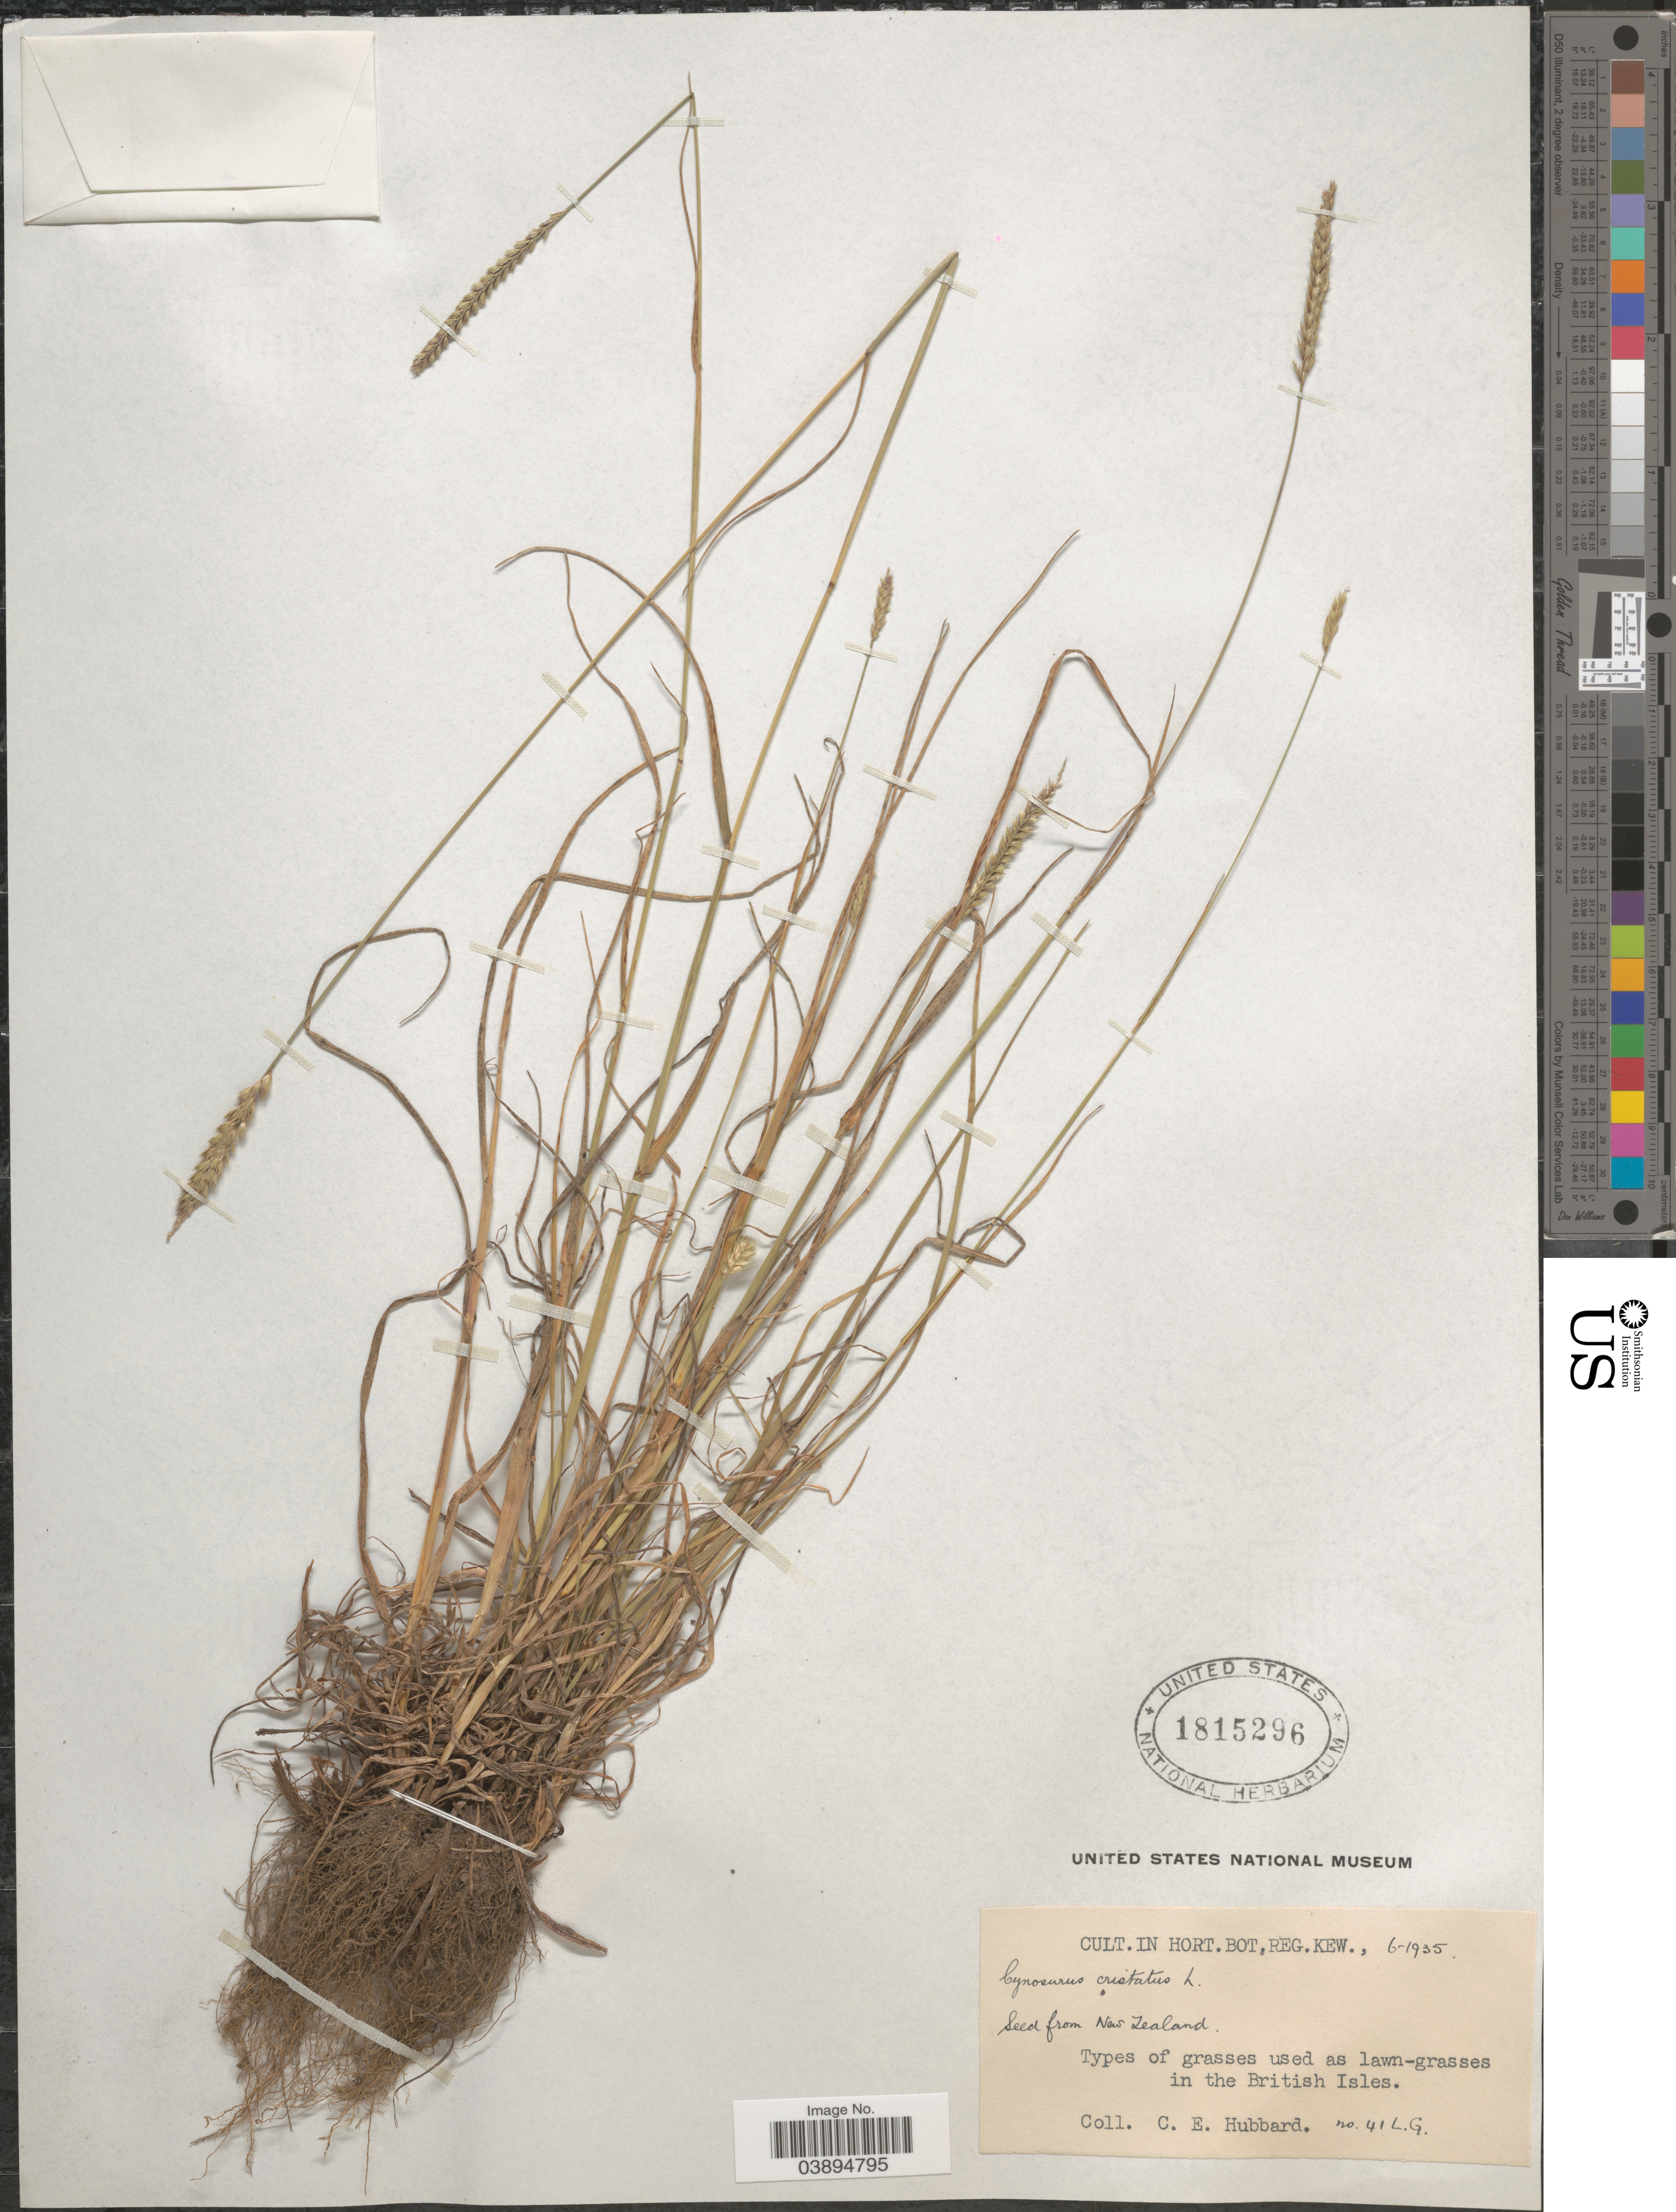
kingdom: Plantae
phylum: Tracheophyta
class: Liliopsida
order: Poales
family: Poaceae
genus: Cynosurus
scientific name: Cynosurus cristatus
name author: L.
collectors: C. E. Hubbard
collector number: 41L.G.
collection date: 1935-06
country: United Kingdom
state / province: England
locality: In Hort. Bot. Reg. Kew.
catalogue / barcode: US 1815296